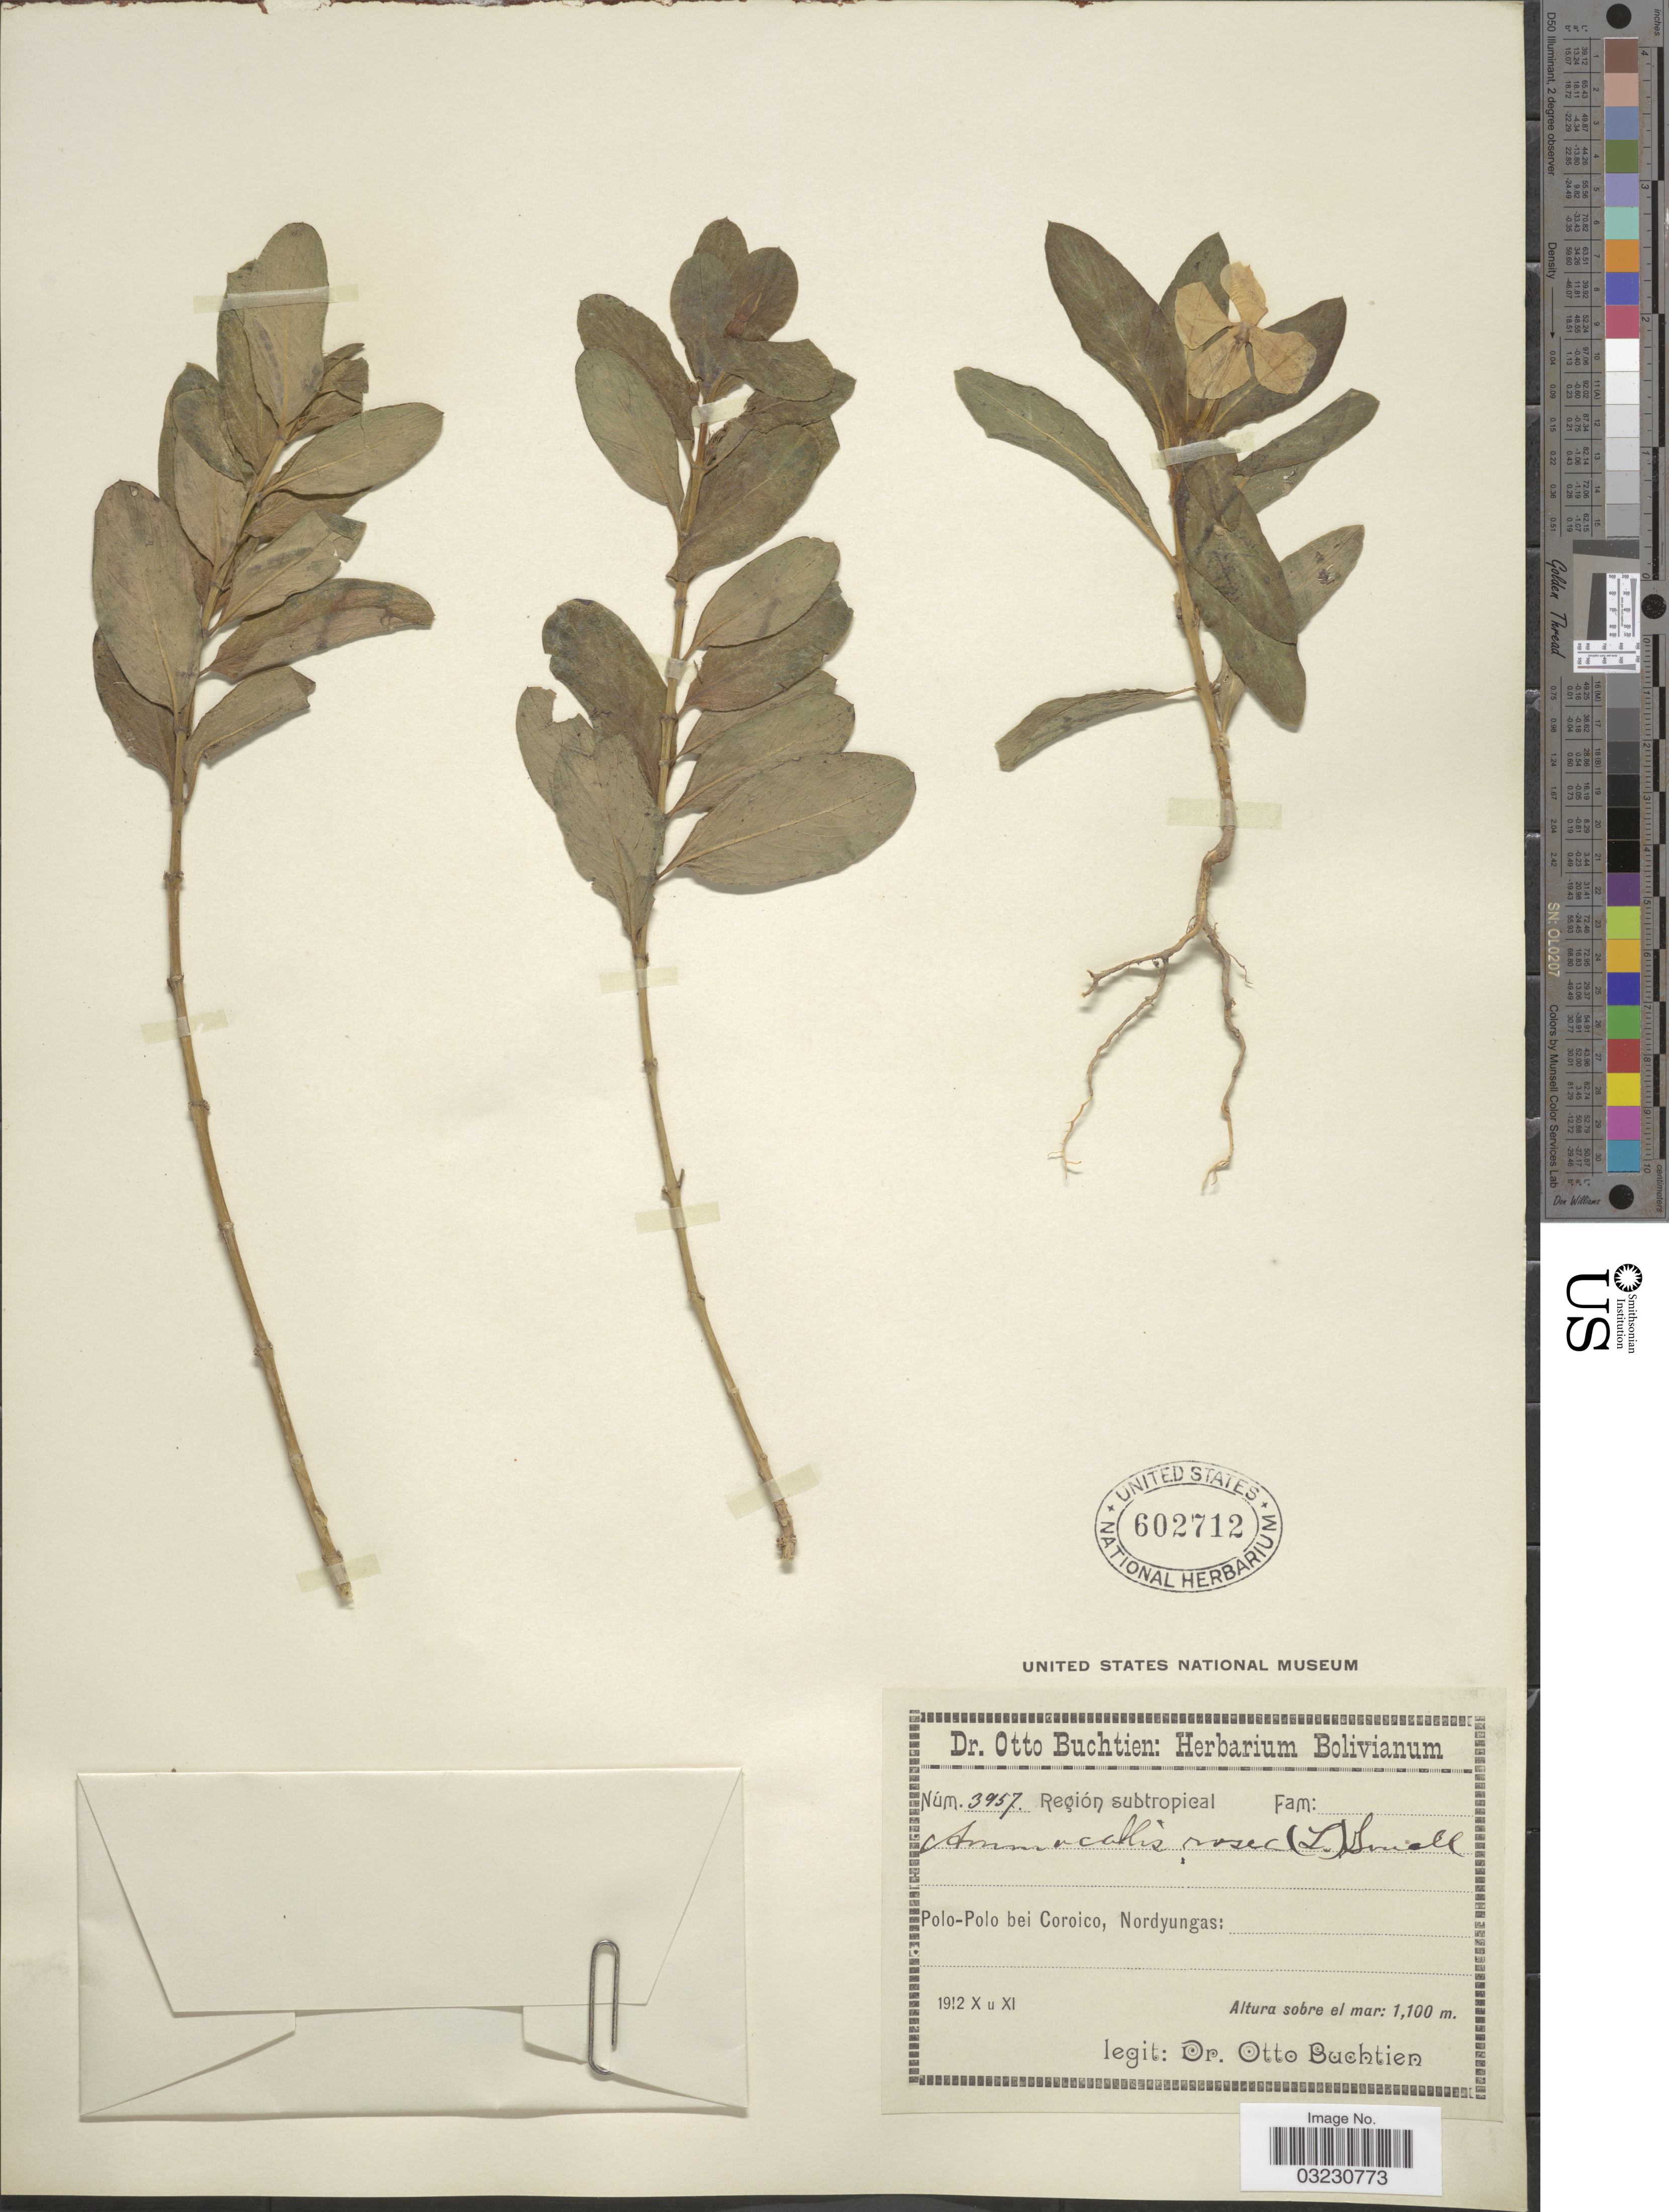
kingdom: Plantae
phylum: Tracheophyta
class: Magnoliopsida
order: Gentianales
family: Apocynaceae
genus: Catharanthus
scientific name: Catharanthus roseus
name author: (L.) G. Don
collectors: O. Buchtien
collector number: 3957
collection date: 1912-10/1912-11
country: Bolivia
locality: Región subtropical, Polo-Polo bei Coroico, Nordyungas.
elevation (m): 1100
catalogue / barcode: US 602712